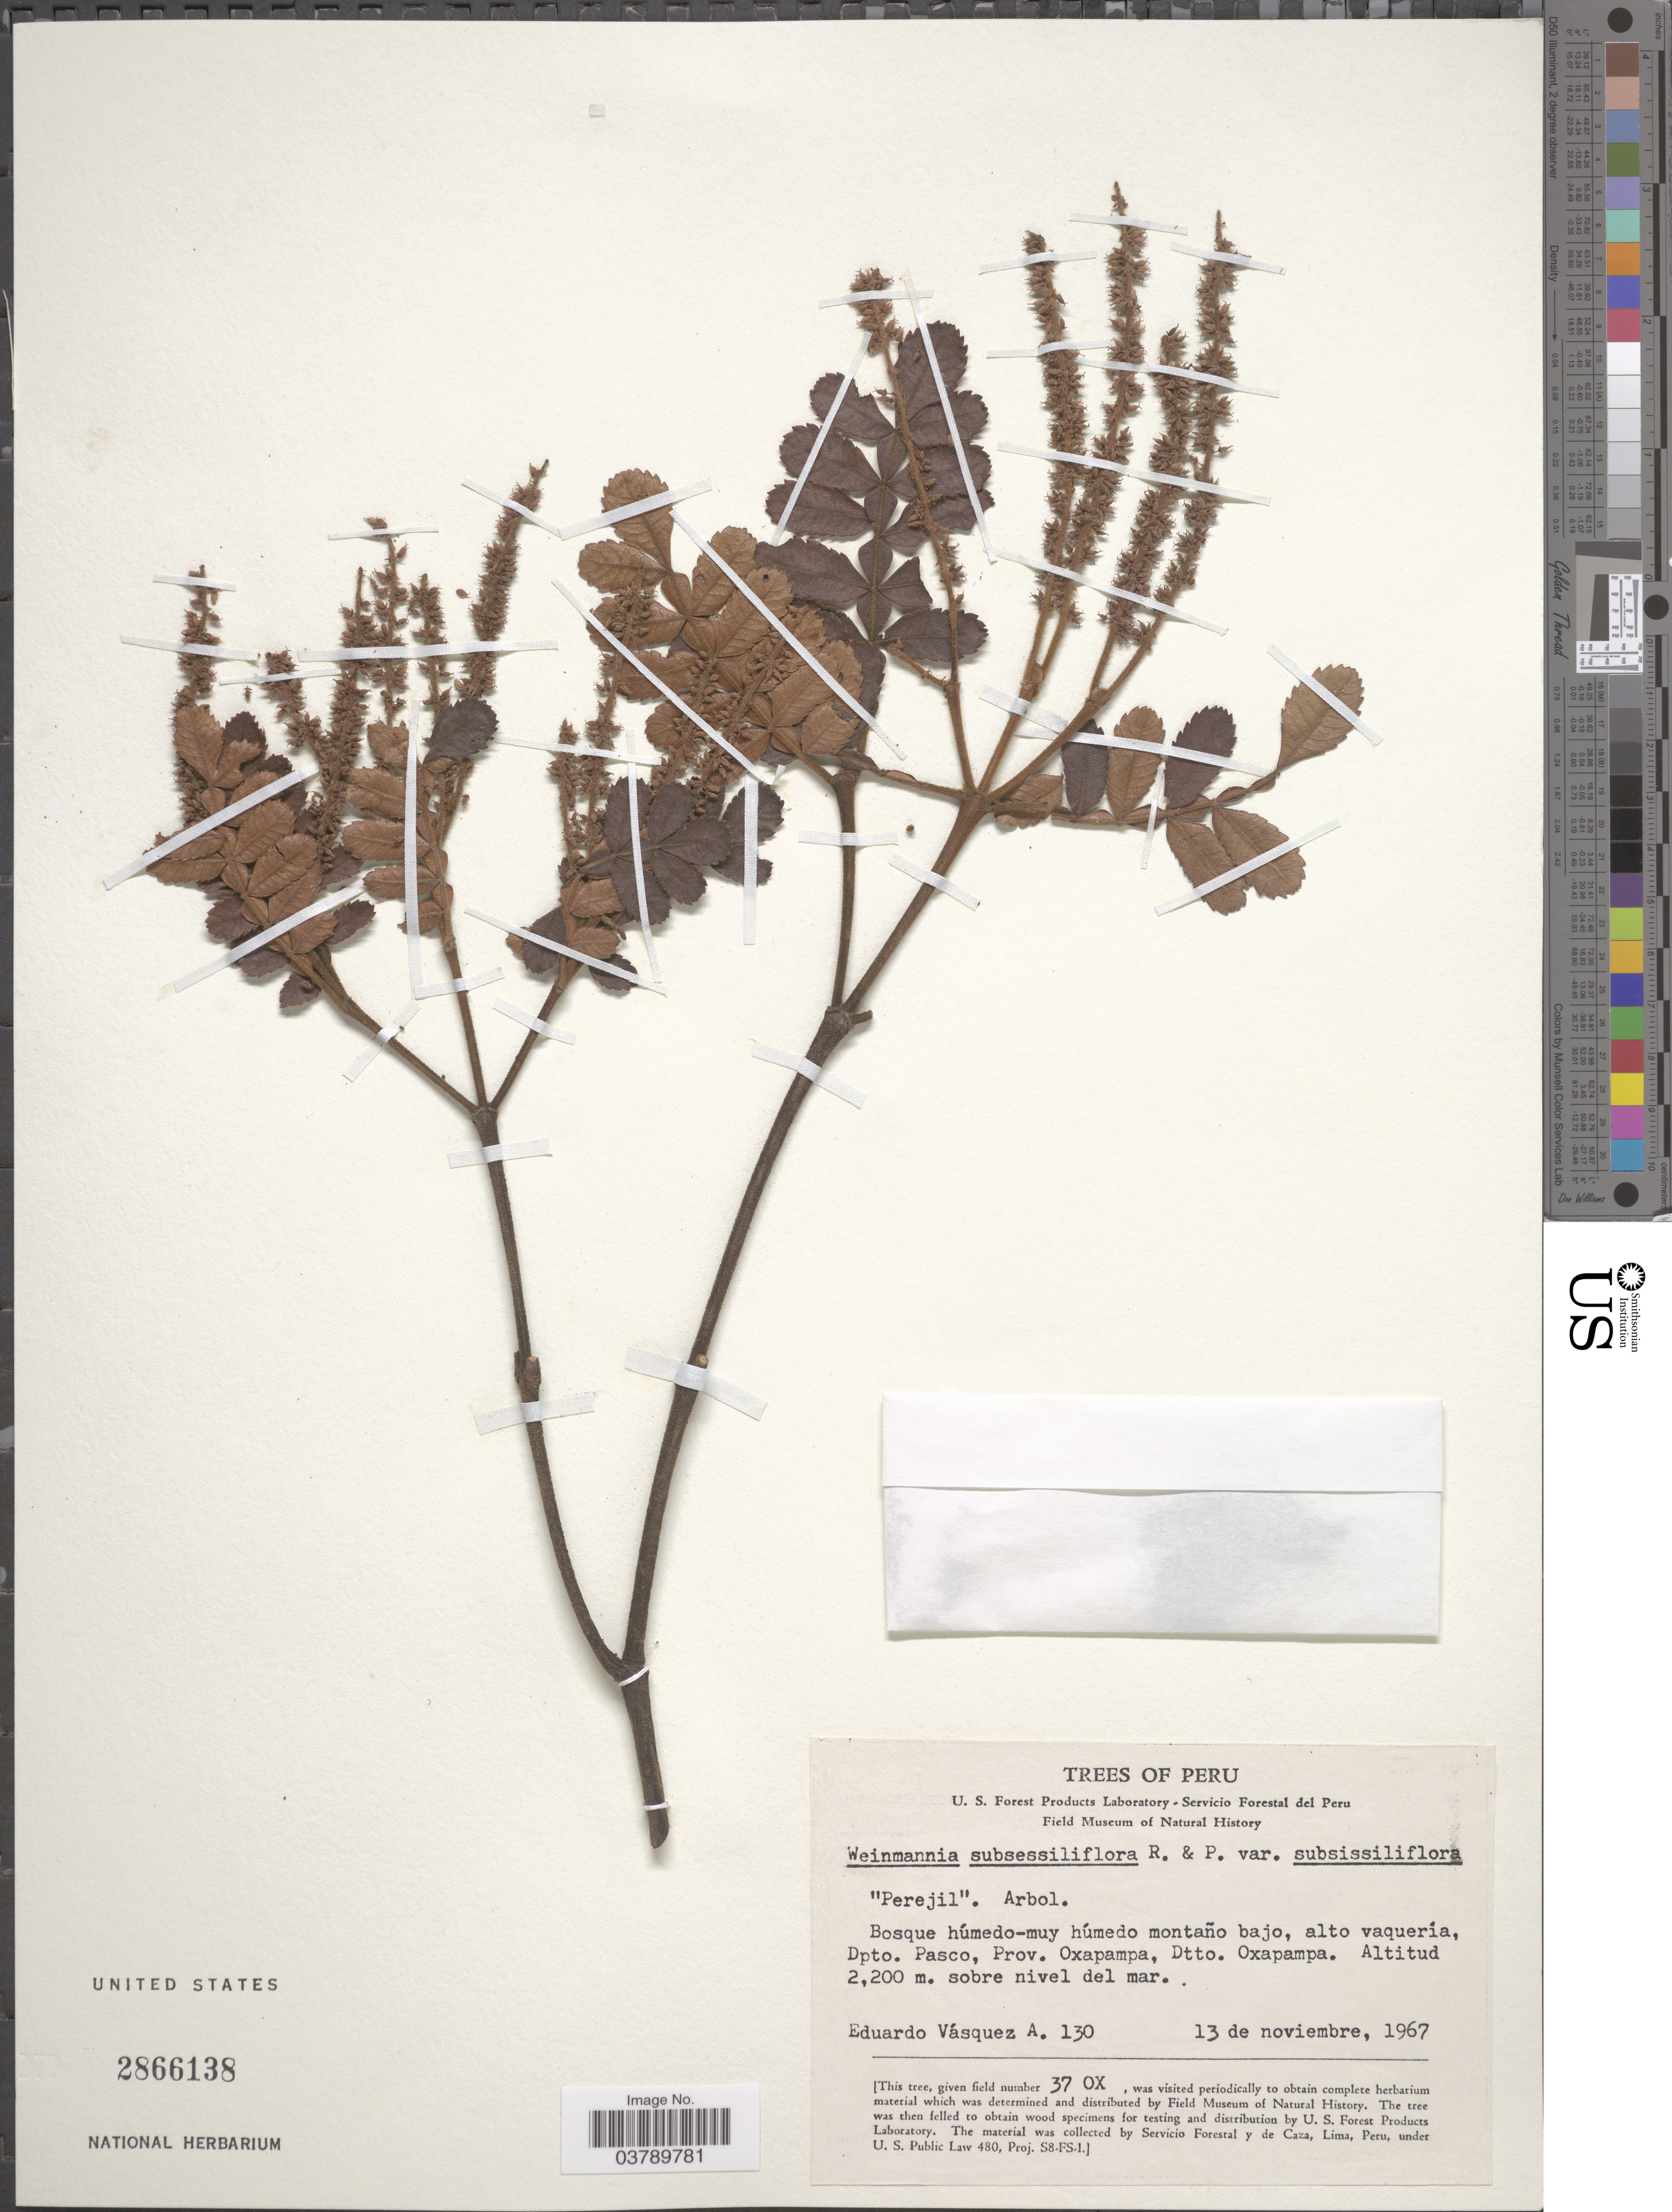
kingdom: Plantae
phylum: Tracheophyta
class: Magnoliopsida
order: Oxalidales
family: Cunoniaceae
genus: Weinmannia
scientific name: Weinmannia subsessiliflora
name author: Ruiz & Pav.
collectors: E. Vasquez A.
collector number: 130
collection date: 1967-11-13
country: Peru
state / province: Pasco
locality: Dpto. Pasco, Prov. Oxapampa, Dtto. Oxapampa.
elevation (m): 2200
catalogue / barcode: US 2866138